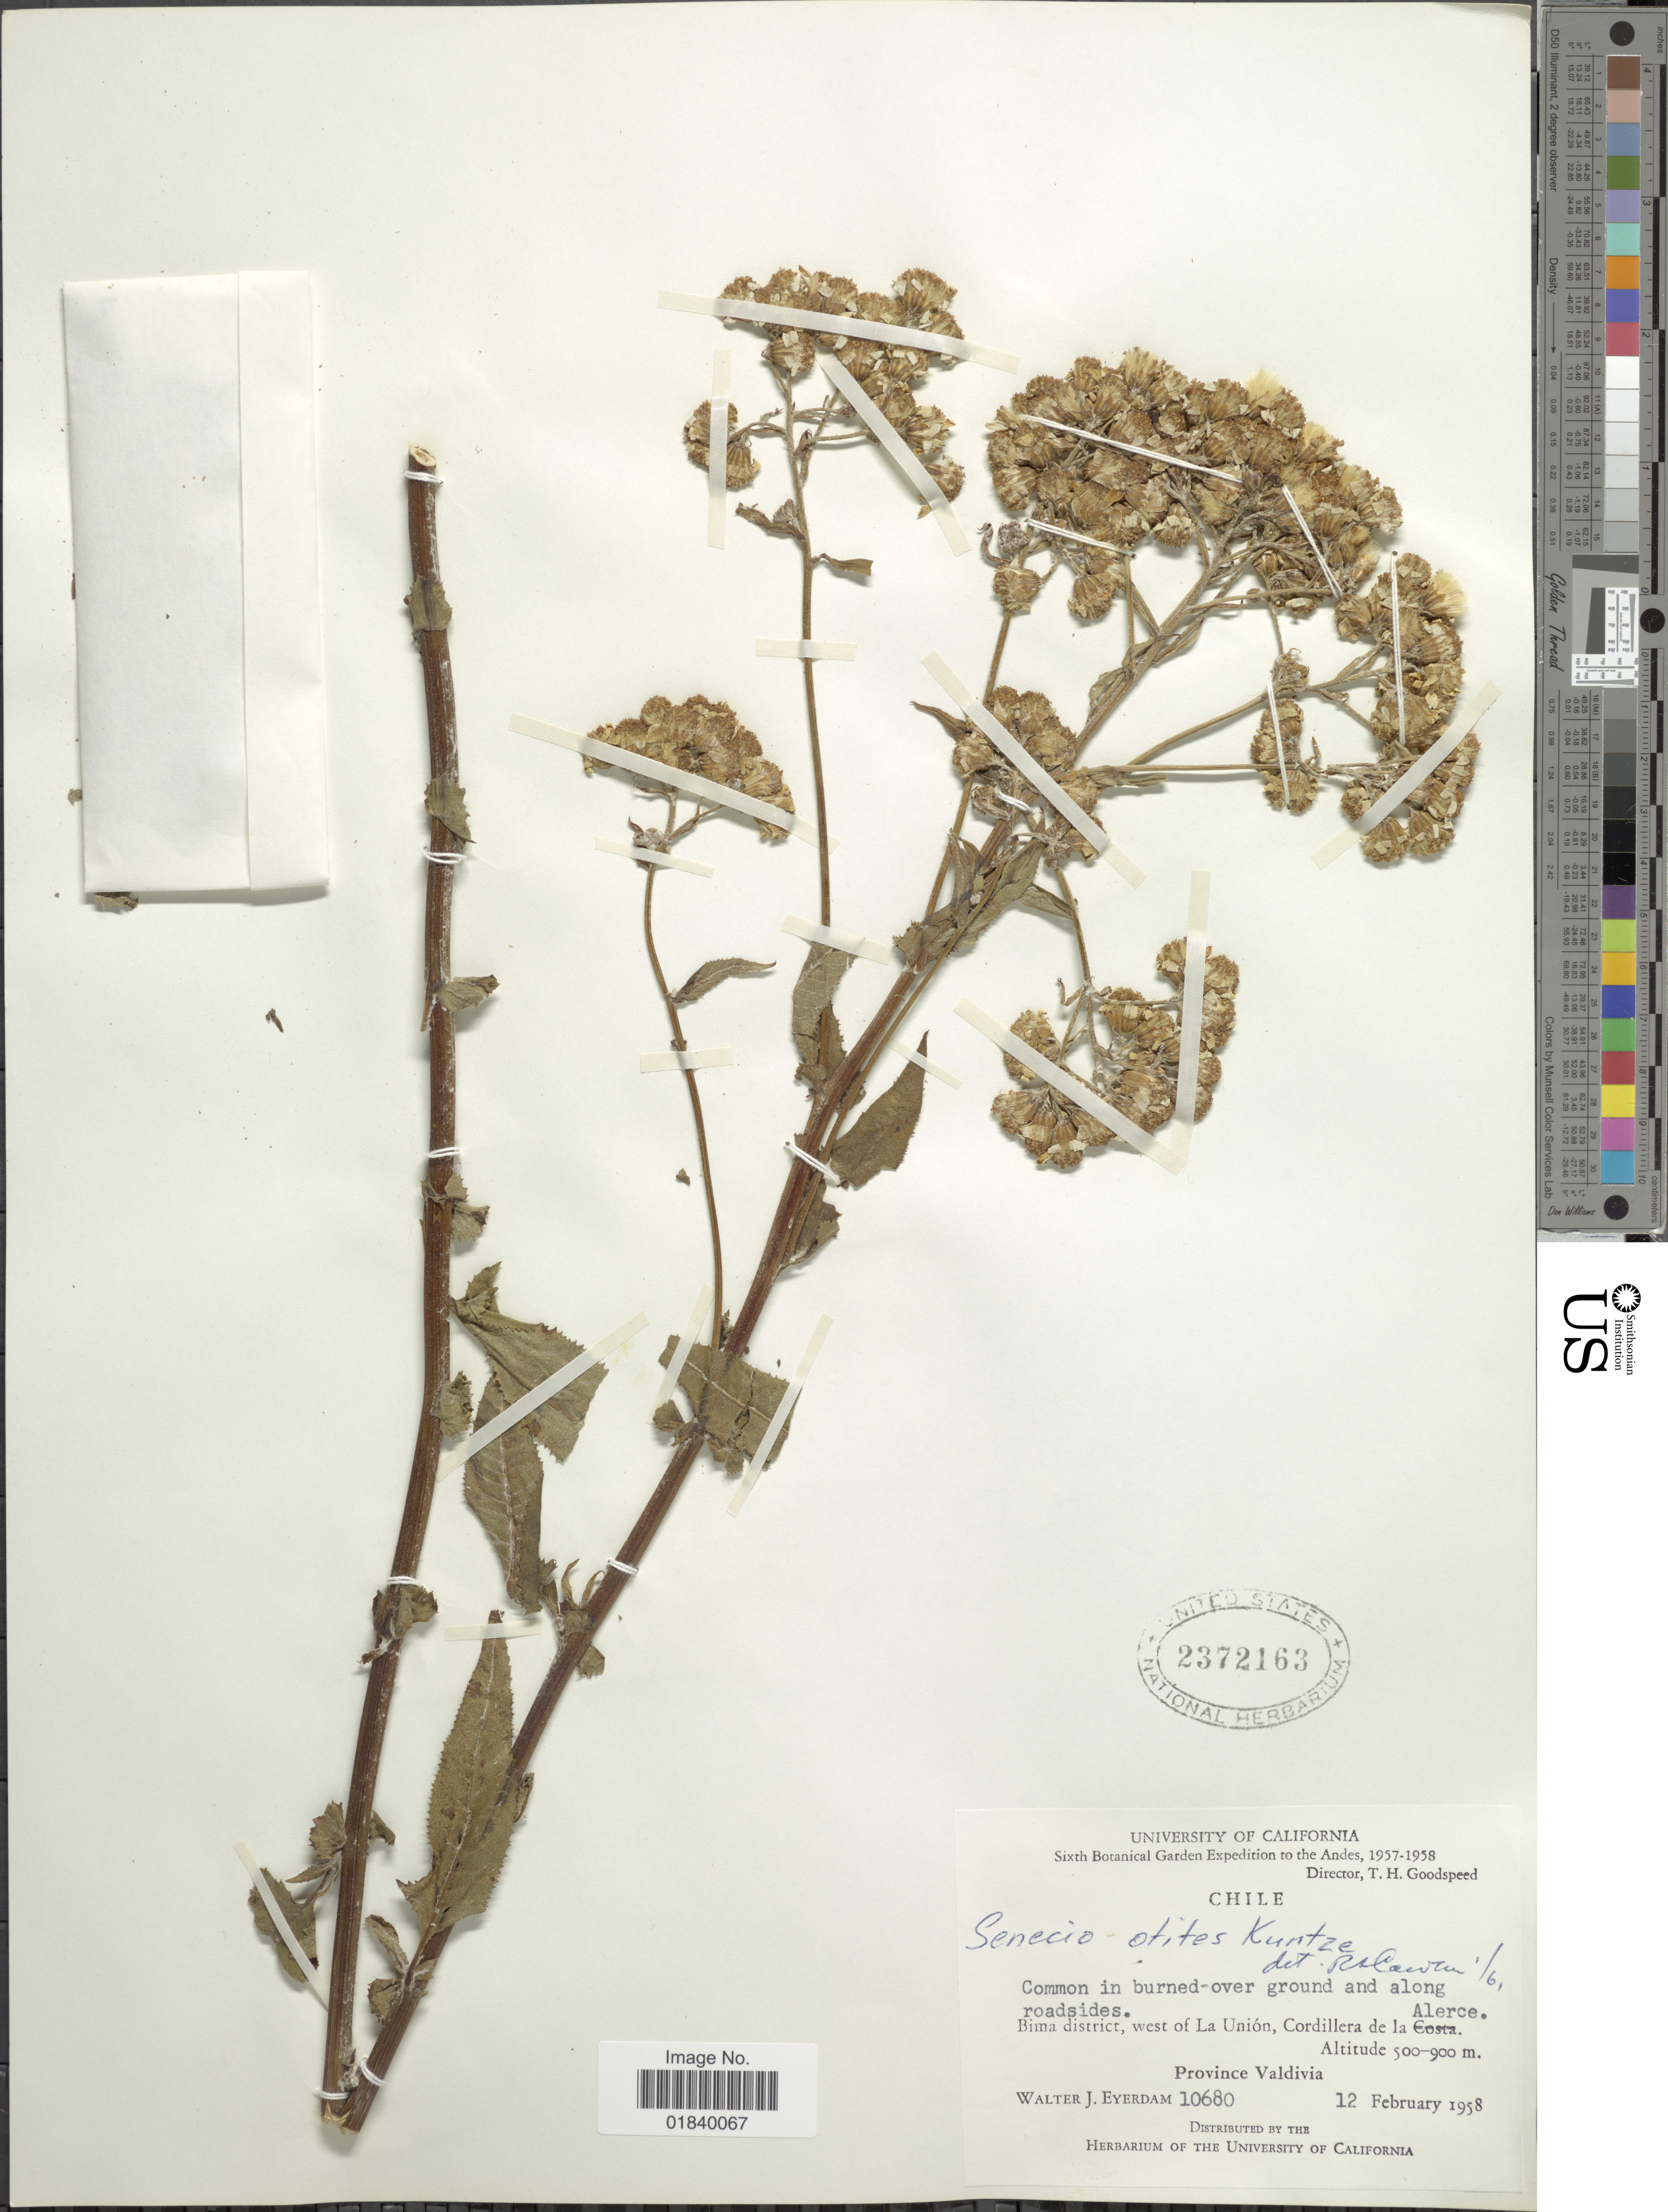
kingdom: Plantae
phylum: Tracheophyta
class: Magnoliopsida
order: Asterales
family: Asteraceae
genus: Senecio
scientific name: Senecio otites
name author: Kunze & DC.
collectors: W. J. Eyerdam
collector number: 10680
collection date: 1958-02-12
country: Chile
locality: Province Valdivia. Blima district, West of La Union, Cordillera de la Alerce.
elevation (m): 500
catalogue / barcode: US 2372163